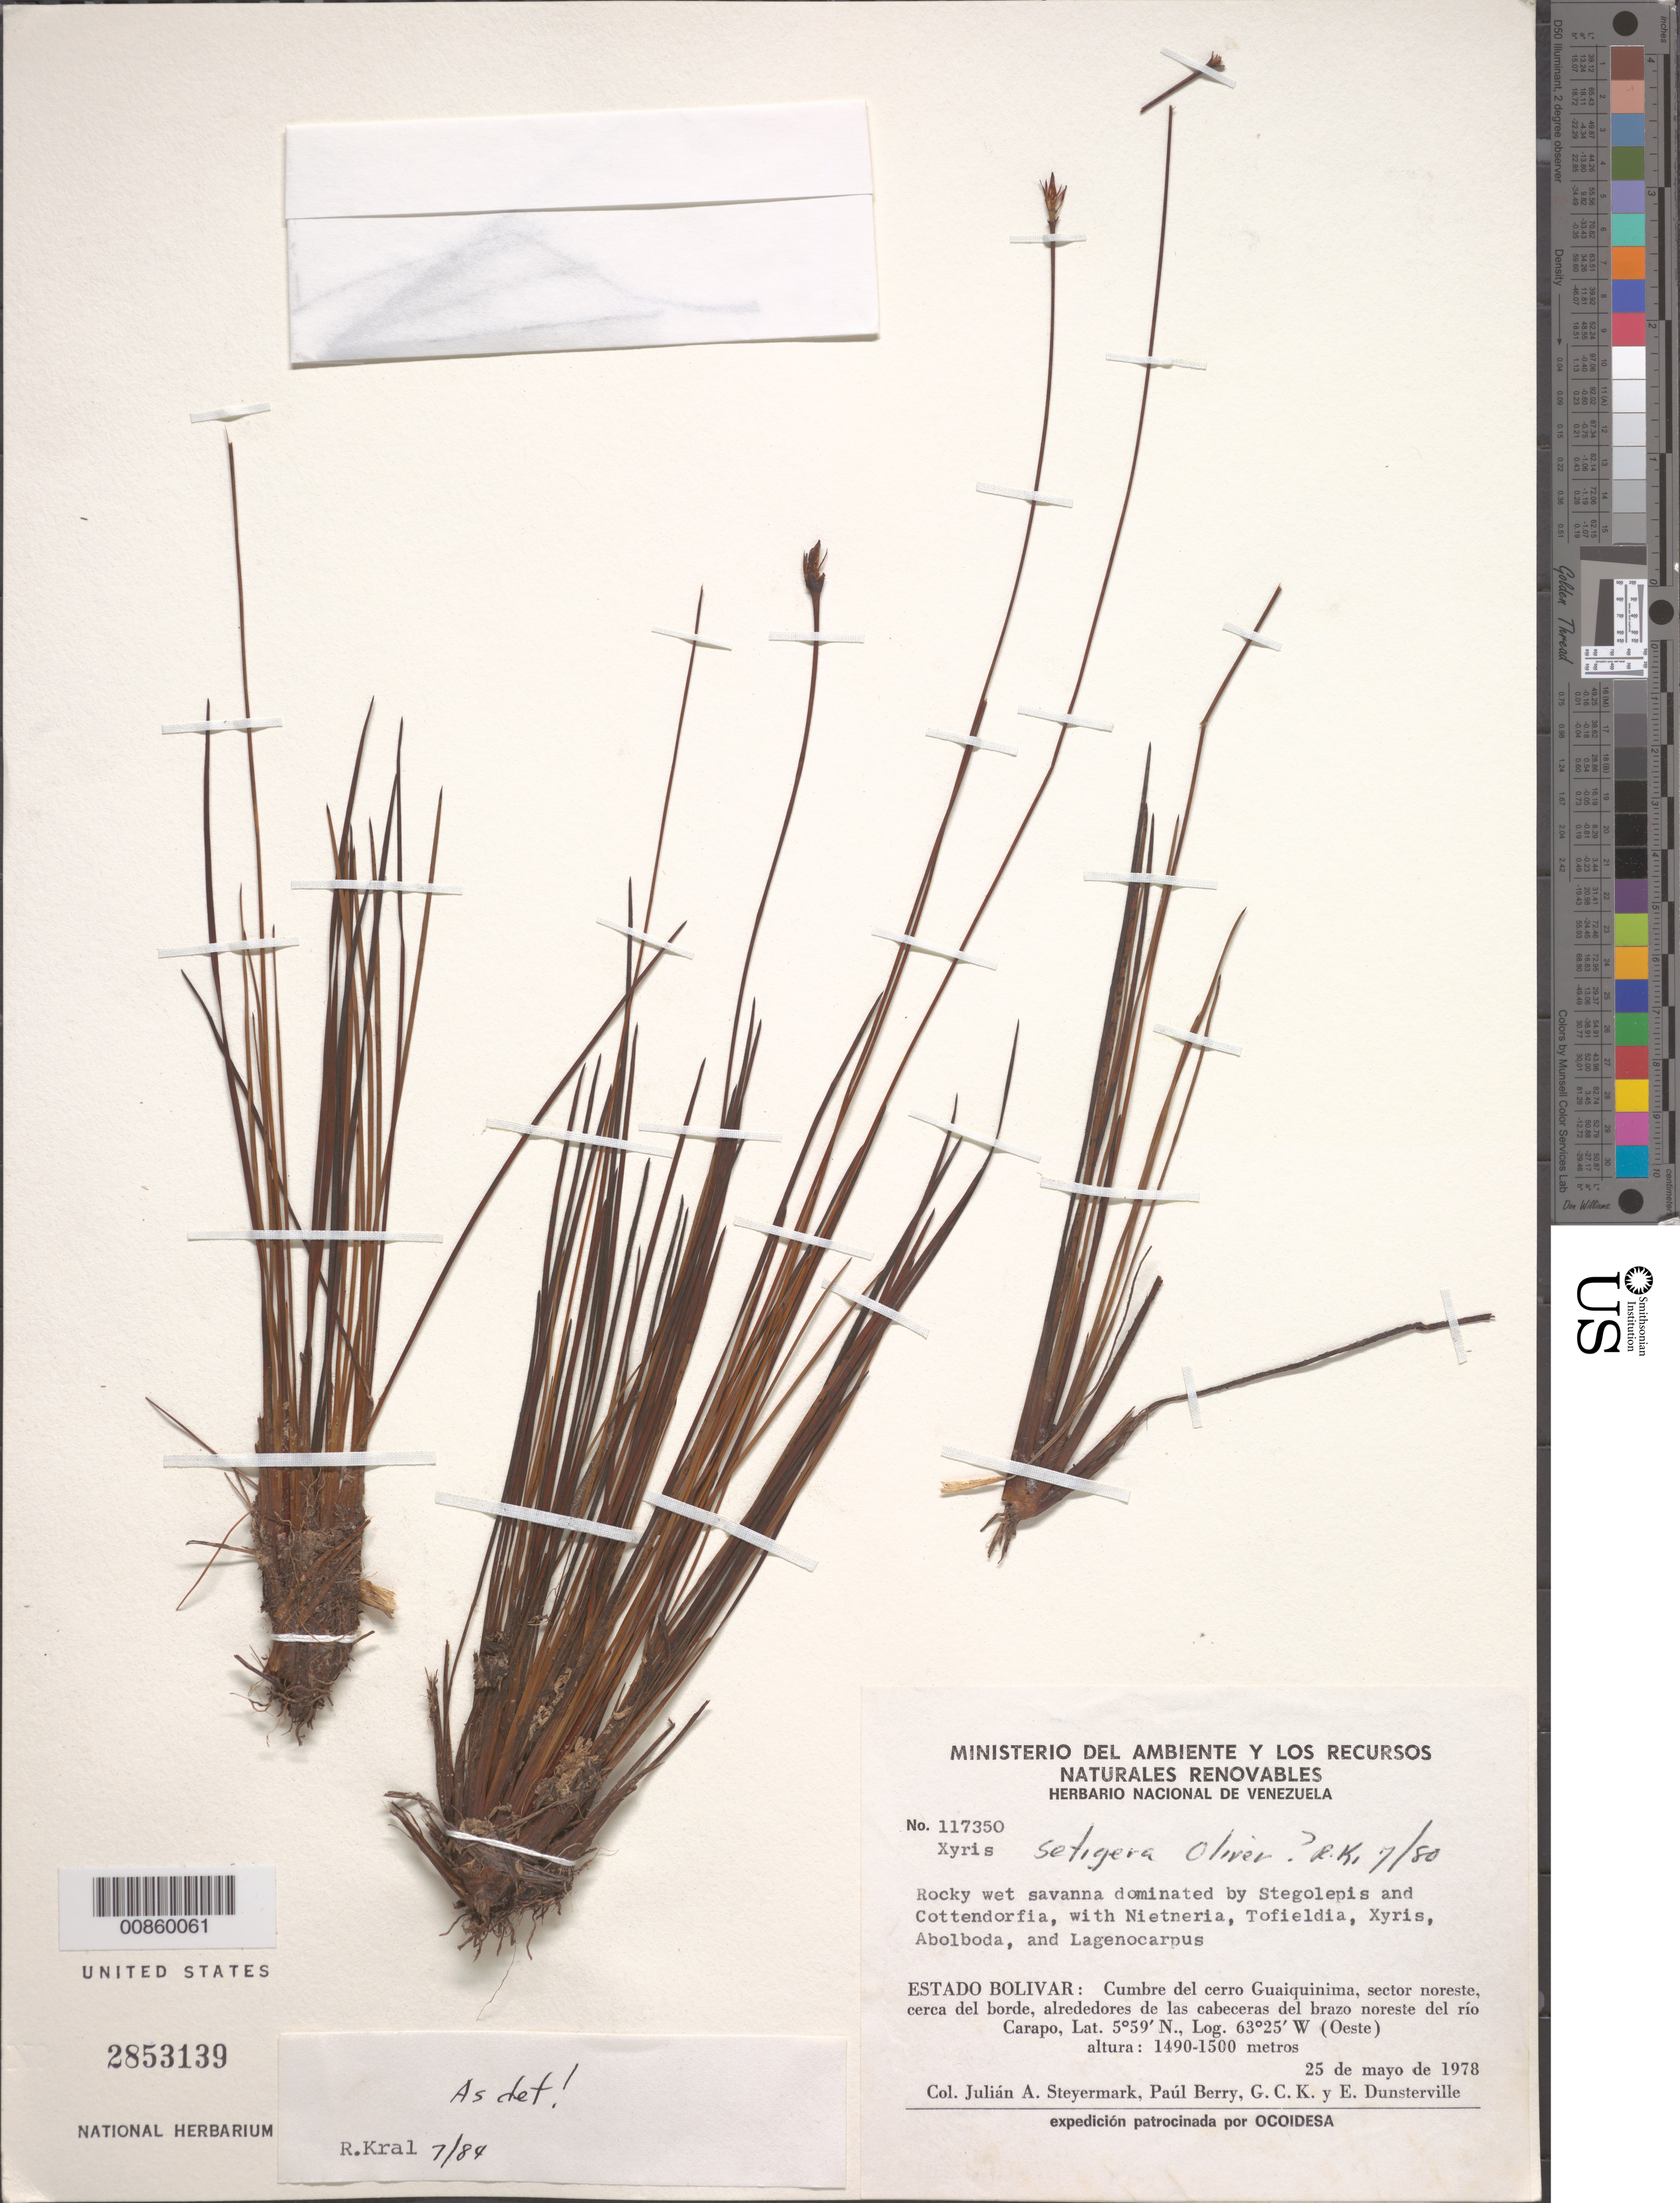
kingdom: Plantae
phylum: Tracheophyta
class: Liliopsida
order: Poales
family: Xyridaceae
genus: Xyris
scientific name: Xyris setigera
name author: Oliv.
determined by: Kral, Robert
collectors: J. Steyermark, P. Berry, G. C. K. Dunsterville & E. Dunsterville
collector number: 117350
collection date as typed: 25-May-78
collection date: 1978-05-25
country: Venezuela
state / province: Bolívar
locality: Cerro Guaiquinima; cumbre; sector noreste, cerca del borde, alrededores de las cabeceras del brazo noreste del río Carapo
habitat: Rocky wet savanna dominated by Stegolepis and Cottendorfia, with Nietneria, Tofieldia, Xyris, Aboldoba, and Lagenocarpus.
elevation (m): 1490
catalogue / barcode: US 2853139